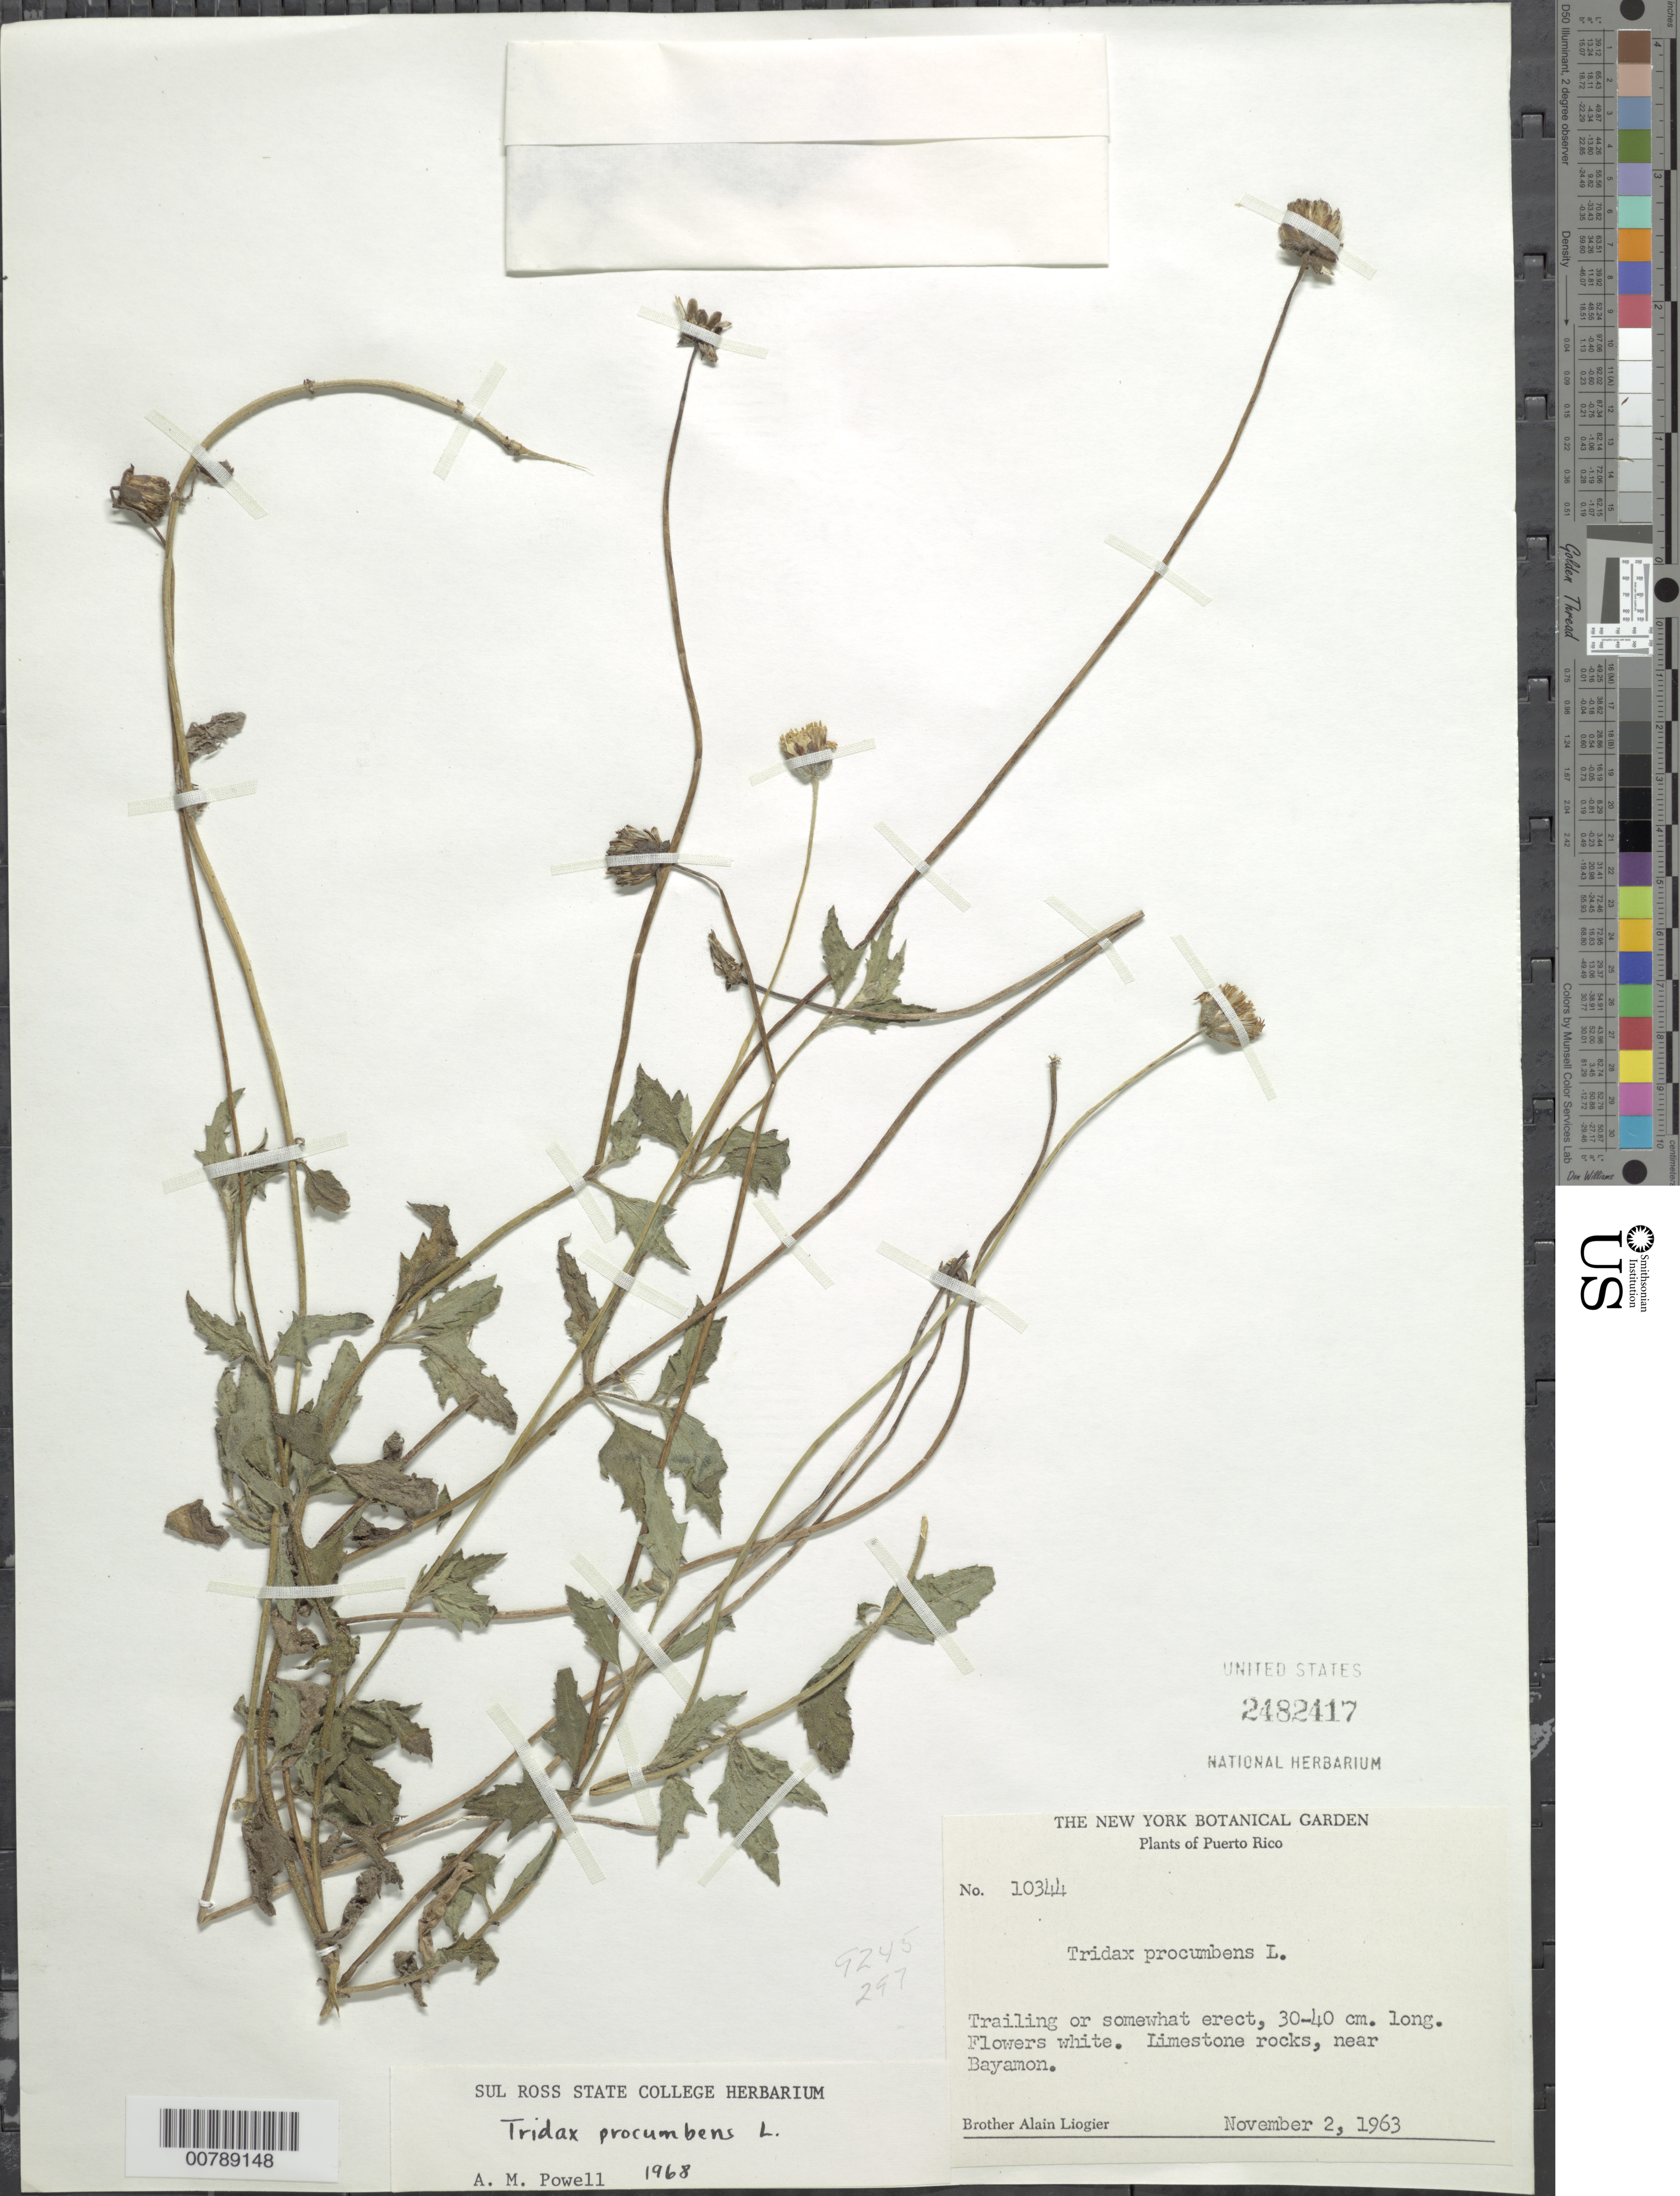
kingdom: Plantae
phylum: Tracheophyta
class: Magnoliopsida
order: Asterales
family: Asteraceae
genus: Tridax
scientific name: Tridax procumbens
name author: L.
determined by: Liogier, Alain H.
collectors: A. H. Liogier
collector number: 10344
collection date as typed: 02 Nov 1963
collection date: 1963-11-02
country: Puerto Rico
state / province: Bayamón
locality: Limestone rocks, near Bayamon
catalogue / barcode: US 2482417